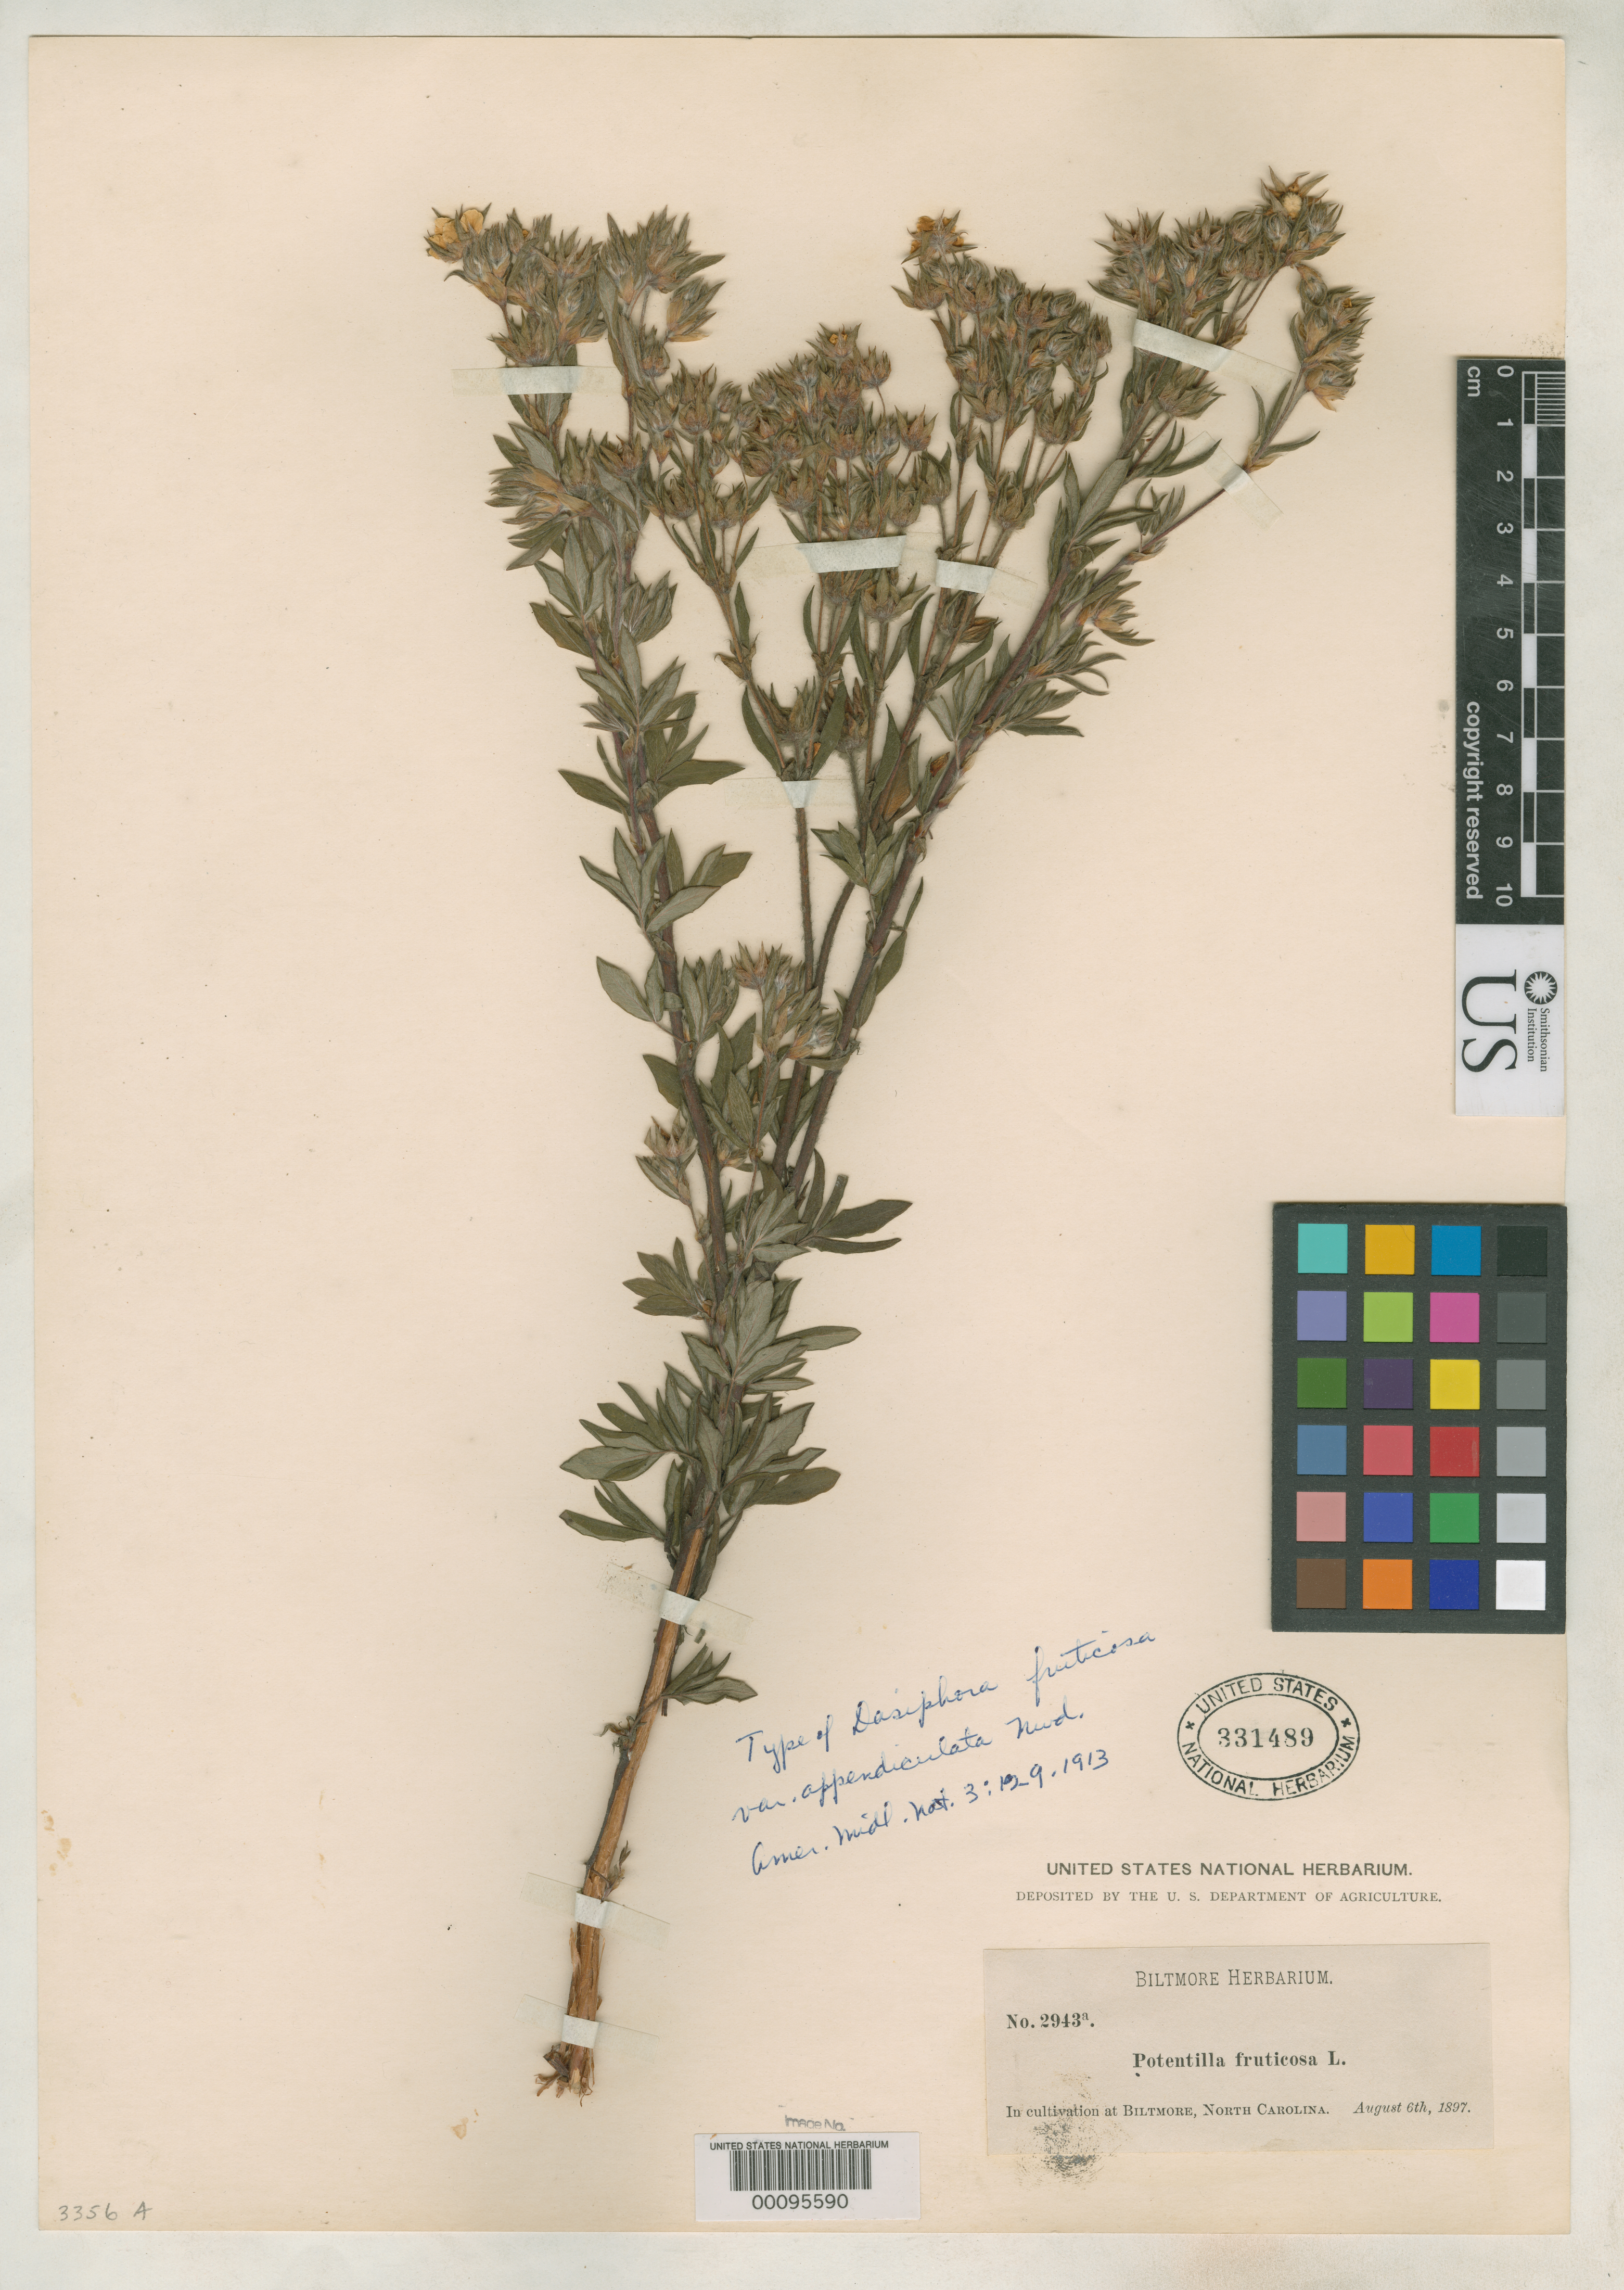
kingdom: Plantae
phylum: Tracheophyta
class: Magnoliopsida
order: Rosales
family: Rosaceae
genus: Dasiphora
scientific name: Dasiphora fruticosa var. appendiculata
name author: Nieuwl.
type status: Holotype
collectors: ex herb. Biltmore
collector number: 2943 a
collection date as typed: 06 Aug 1897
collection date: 1897-08-06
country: United States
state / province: North Carolina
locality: Cultivated.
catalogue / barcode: US 331489